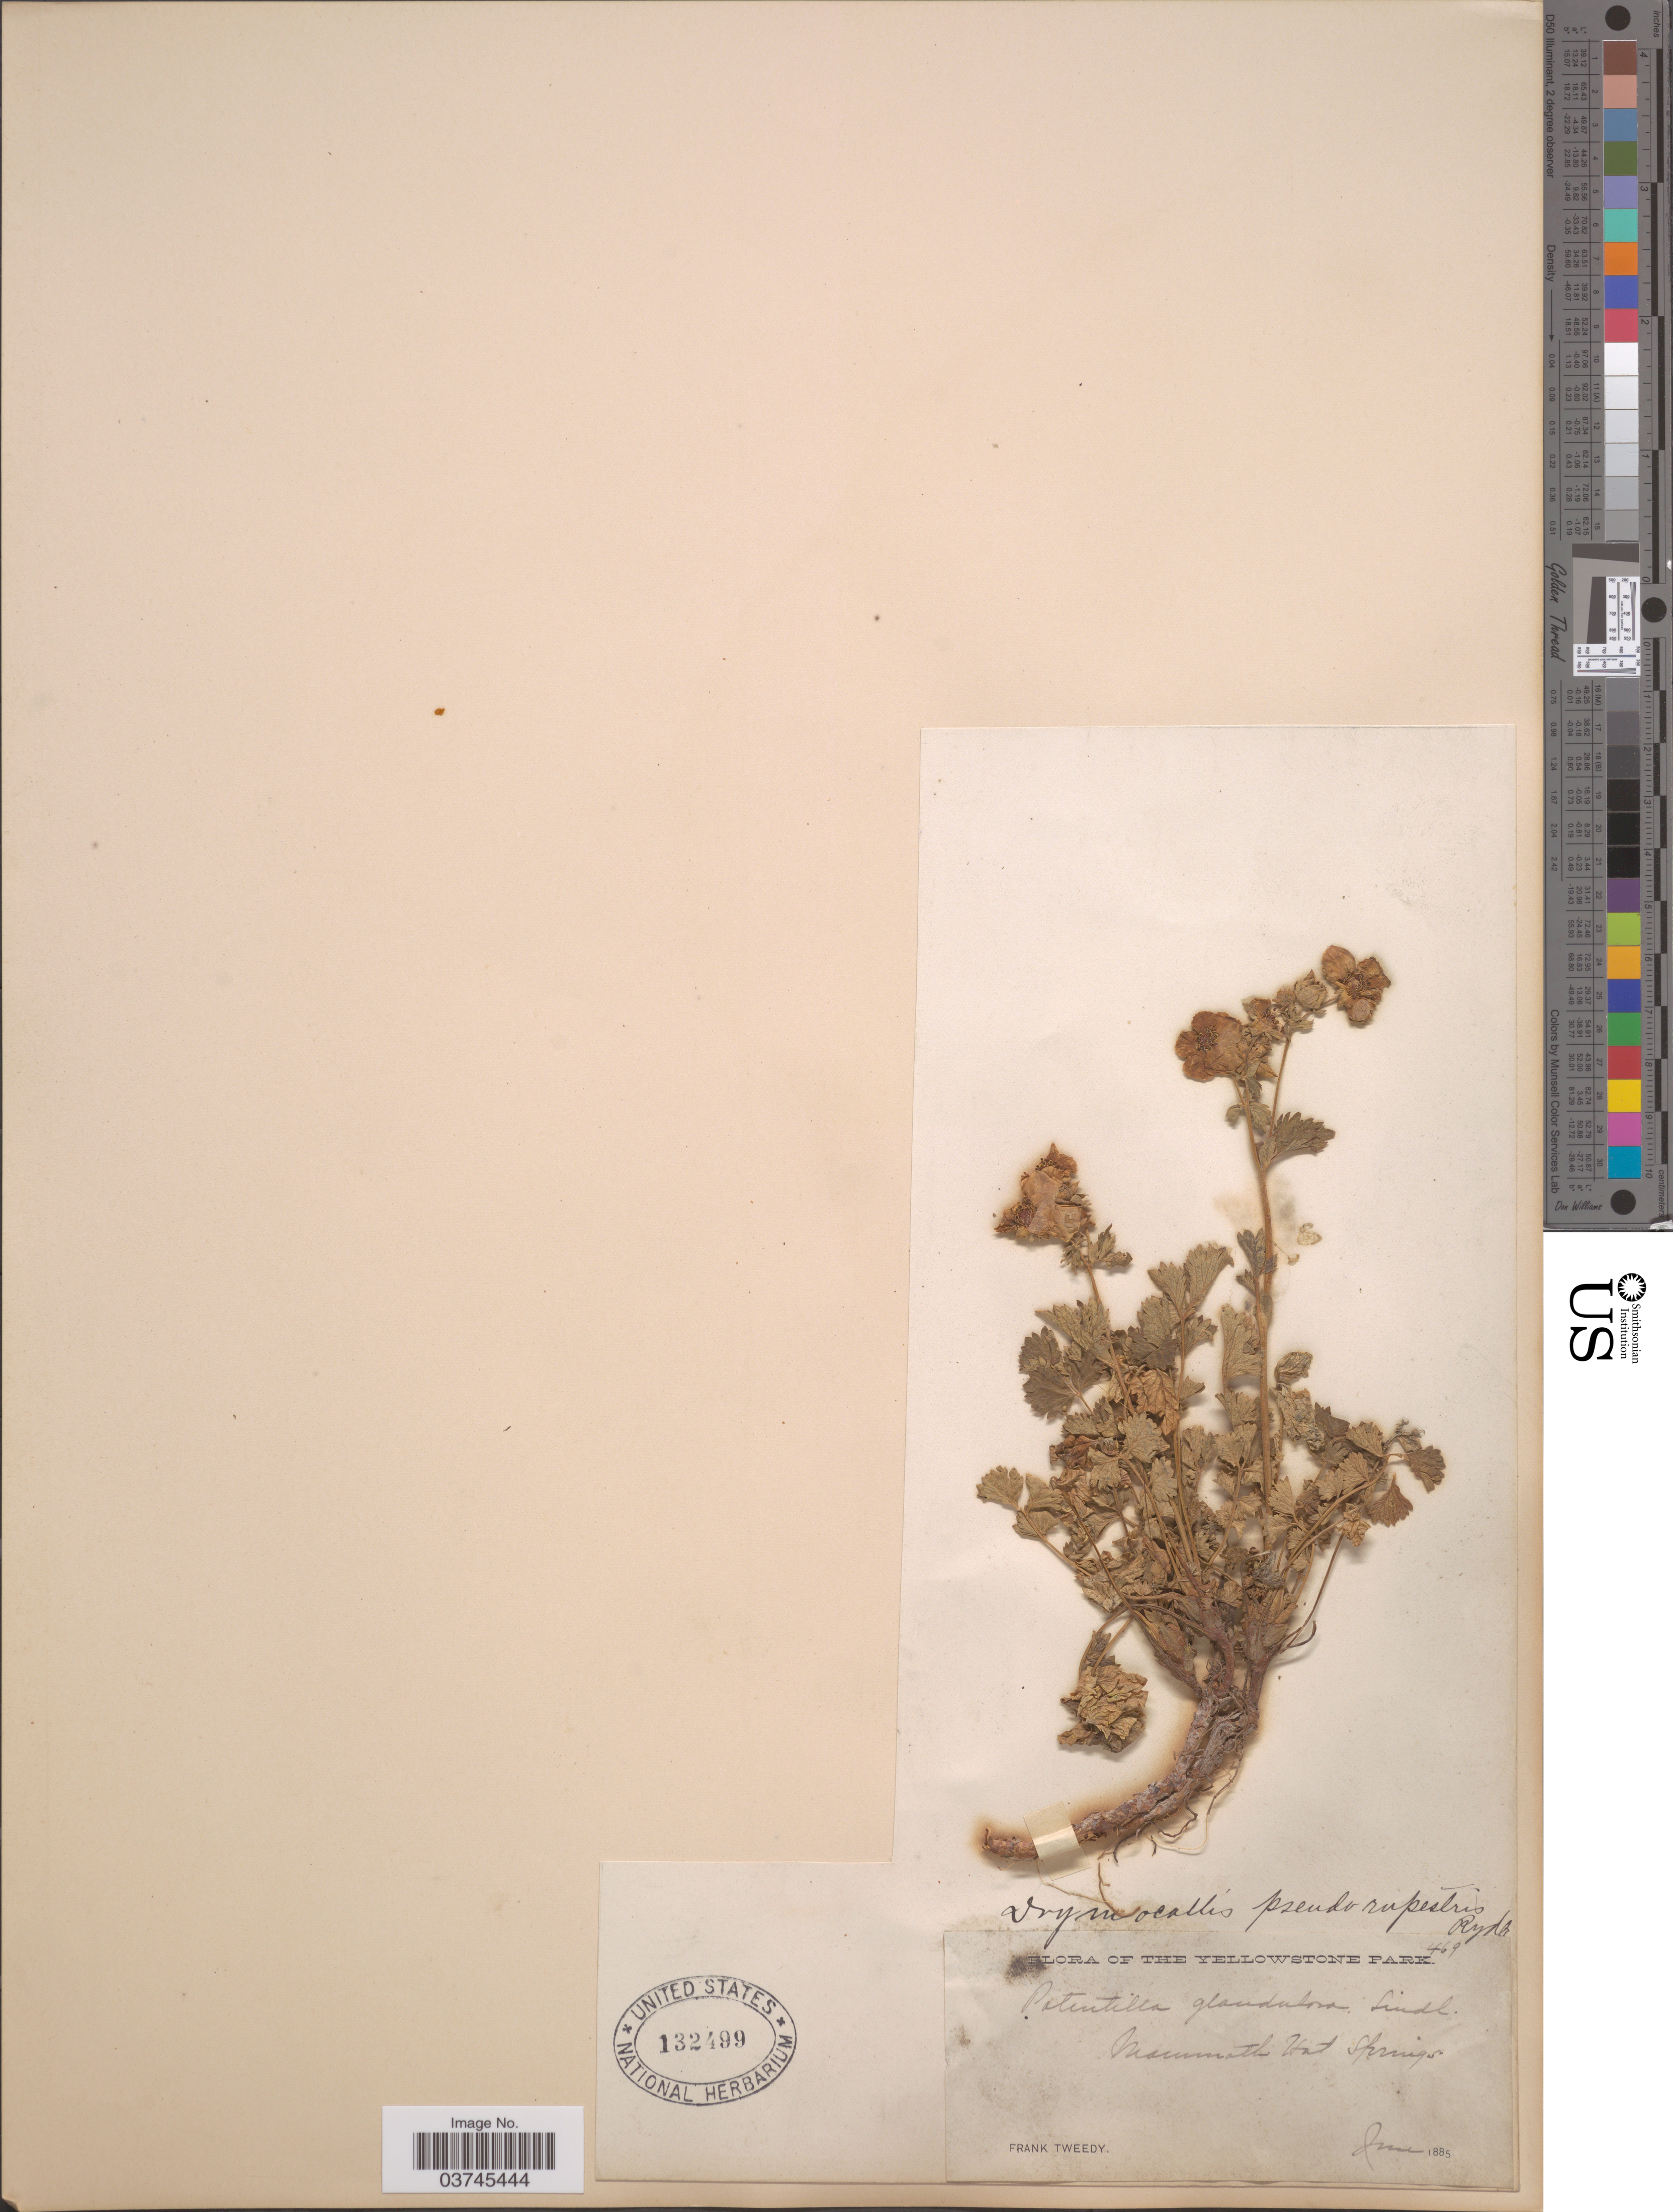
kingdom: Plantae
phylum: Tracheophyta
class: Magnoliopsida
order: Rosales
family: Rosaceae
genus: Drymocallis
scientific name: Drymocallis pseudorupestris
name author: (Rydb.) Rydb.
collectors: F. Tweedy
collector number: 469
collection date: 1885-06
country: United States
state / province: Wyoming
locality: Yellowstone Park. Mammoth Hot Springs.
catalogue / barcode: US 132499